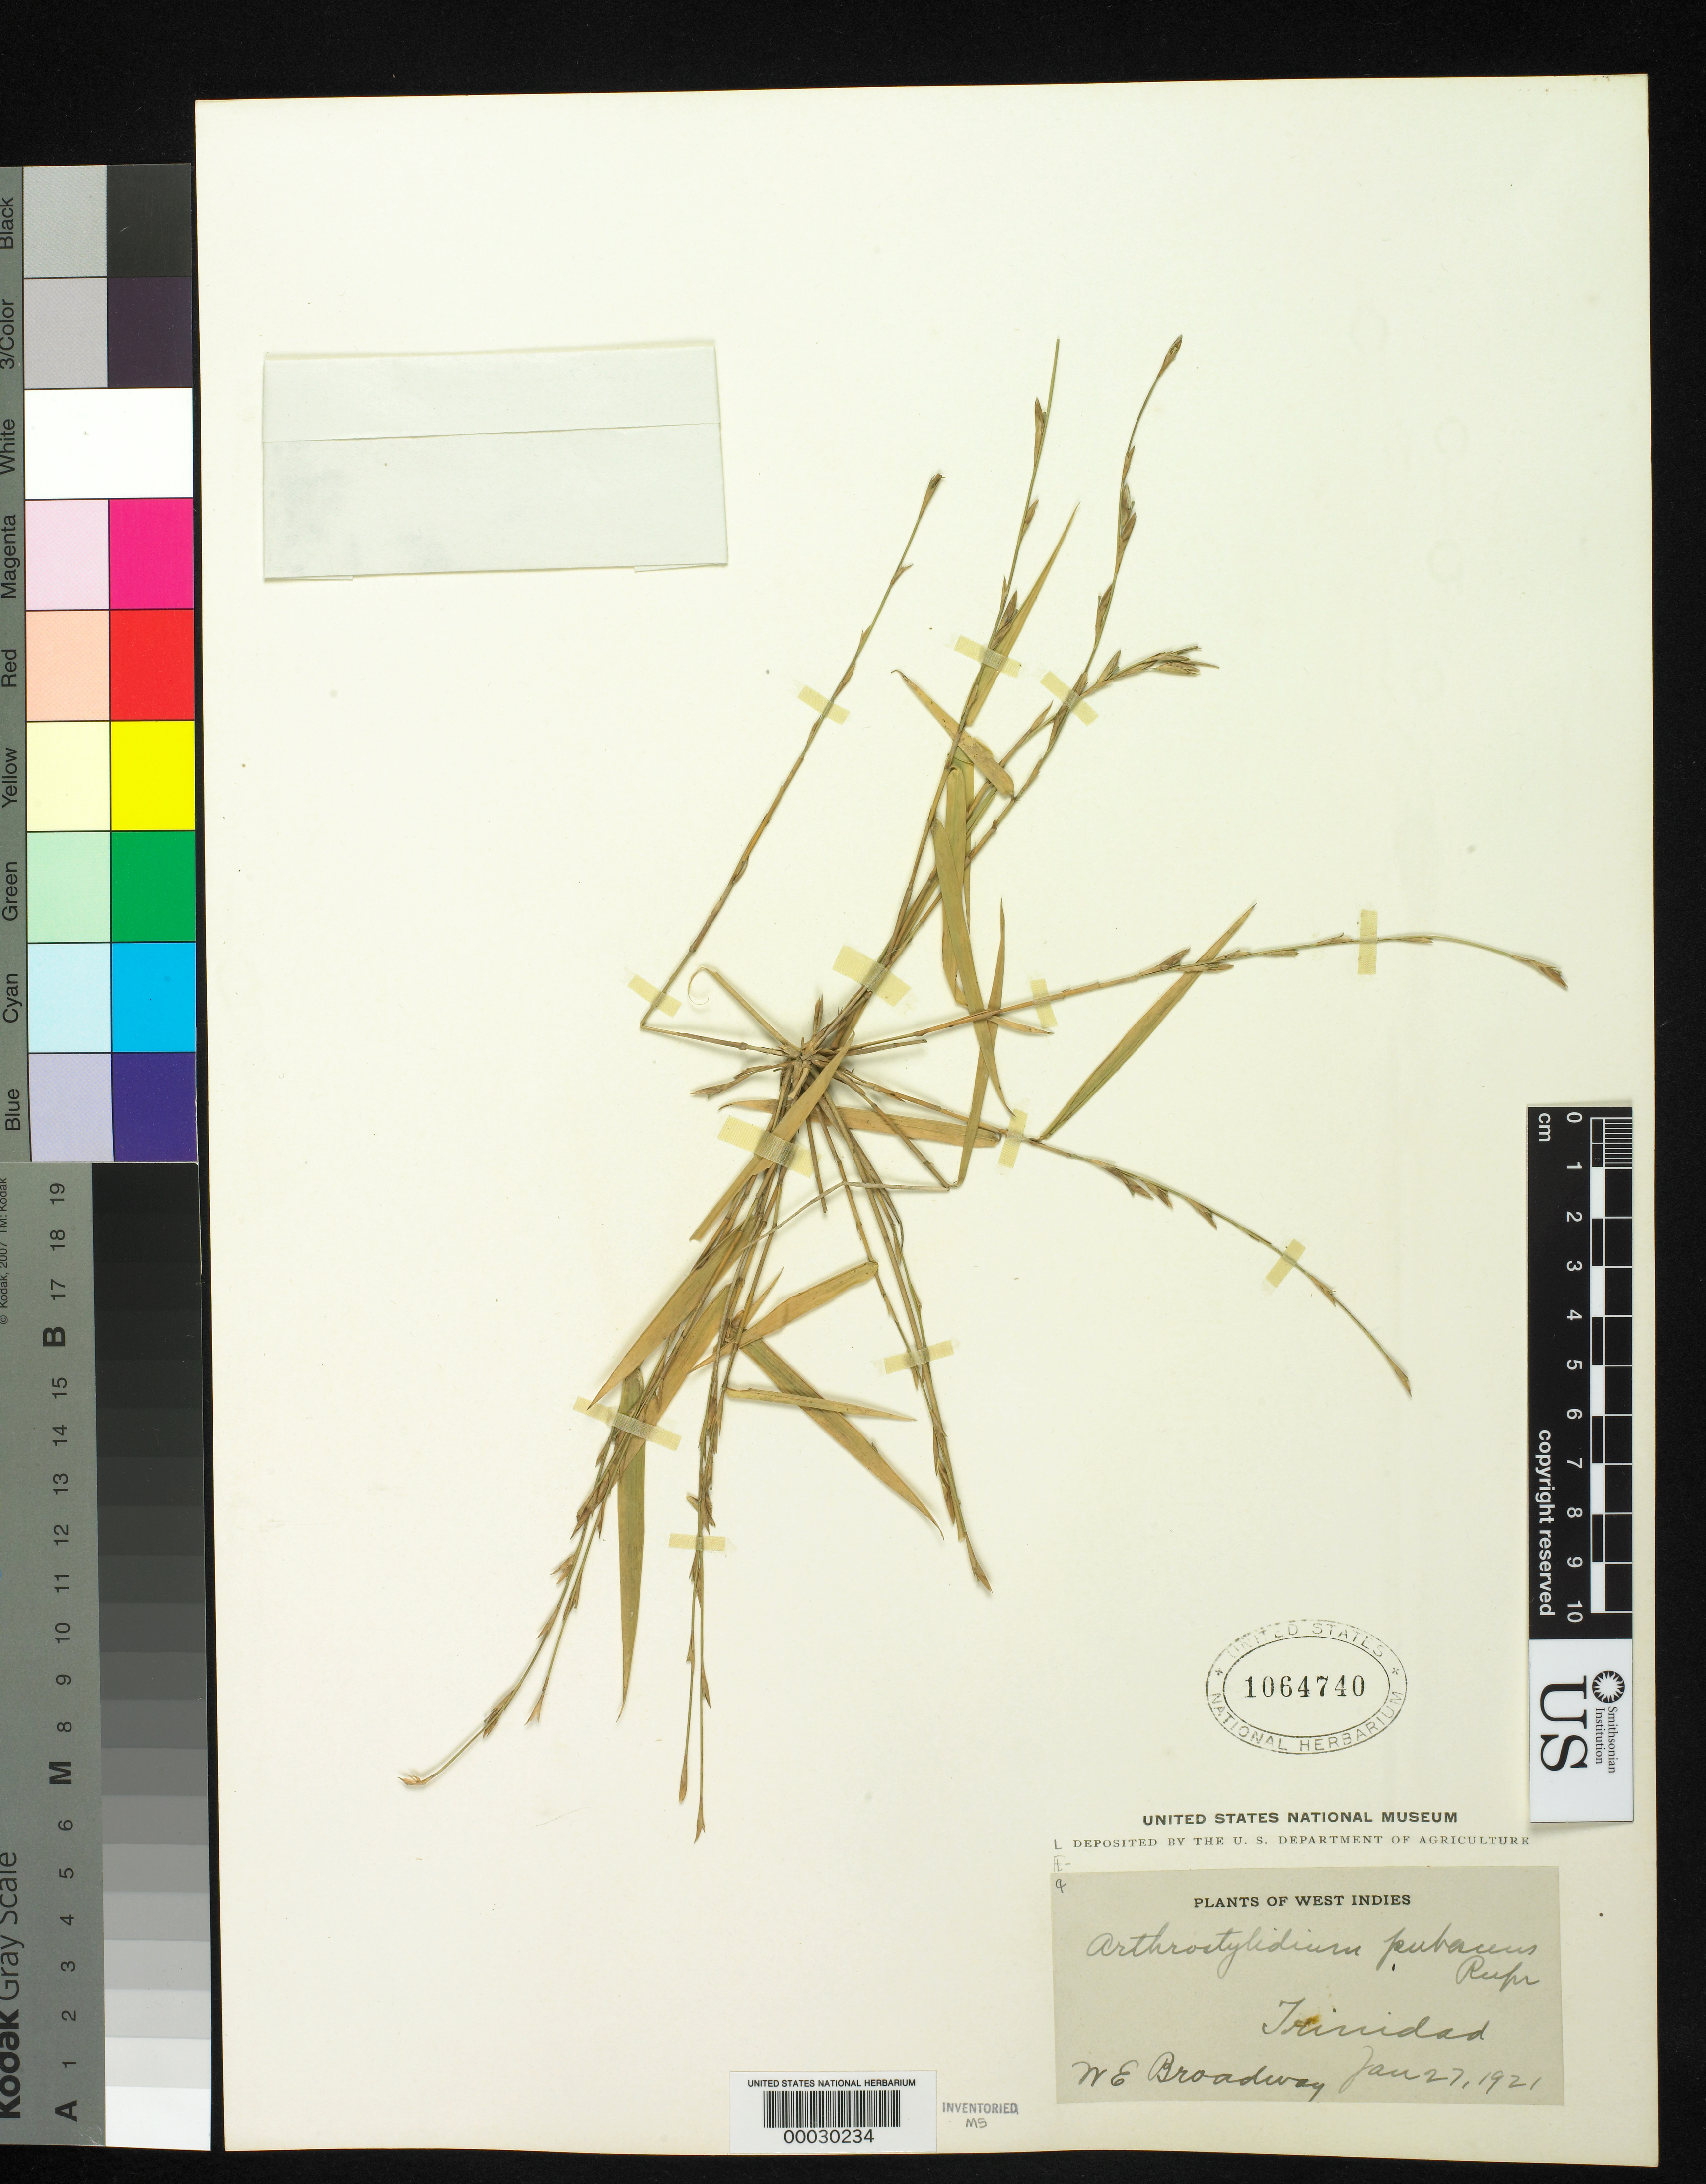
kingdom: Plantae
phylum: Tracheophyta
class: Liliopsida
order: Poales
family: Poaceae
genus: Arthrostylidium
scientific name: Arthrostylidium pubescens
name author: Rupr.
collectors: W. E. Broadway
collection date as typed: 27 Jan 1921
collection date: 1921-01-27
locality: "Lesser Antilles"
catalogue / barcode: US 1064740